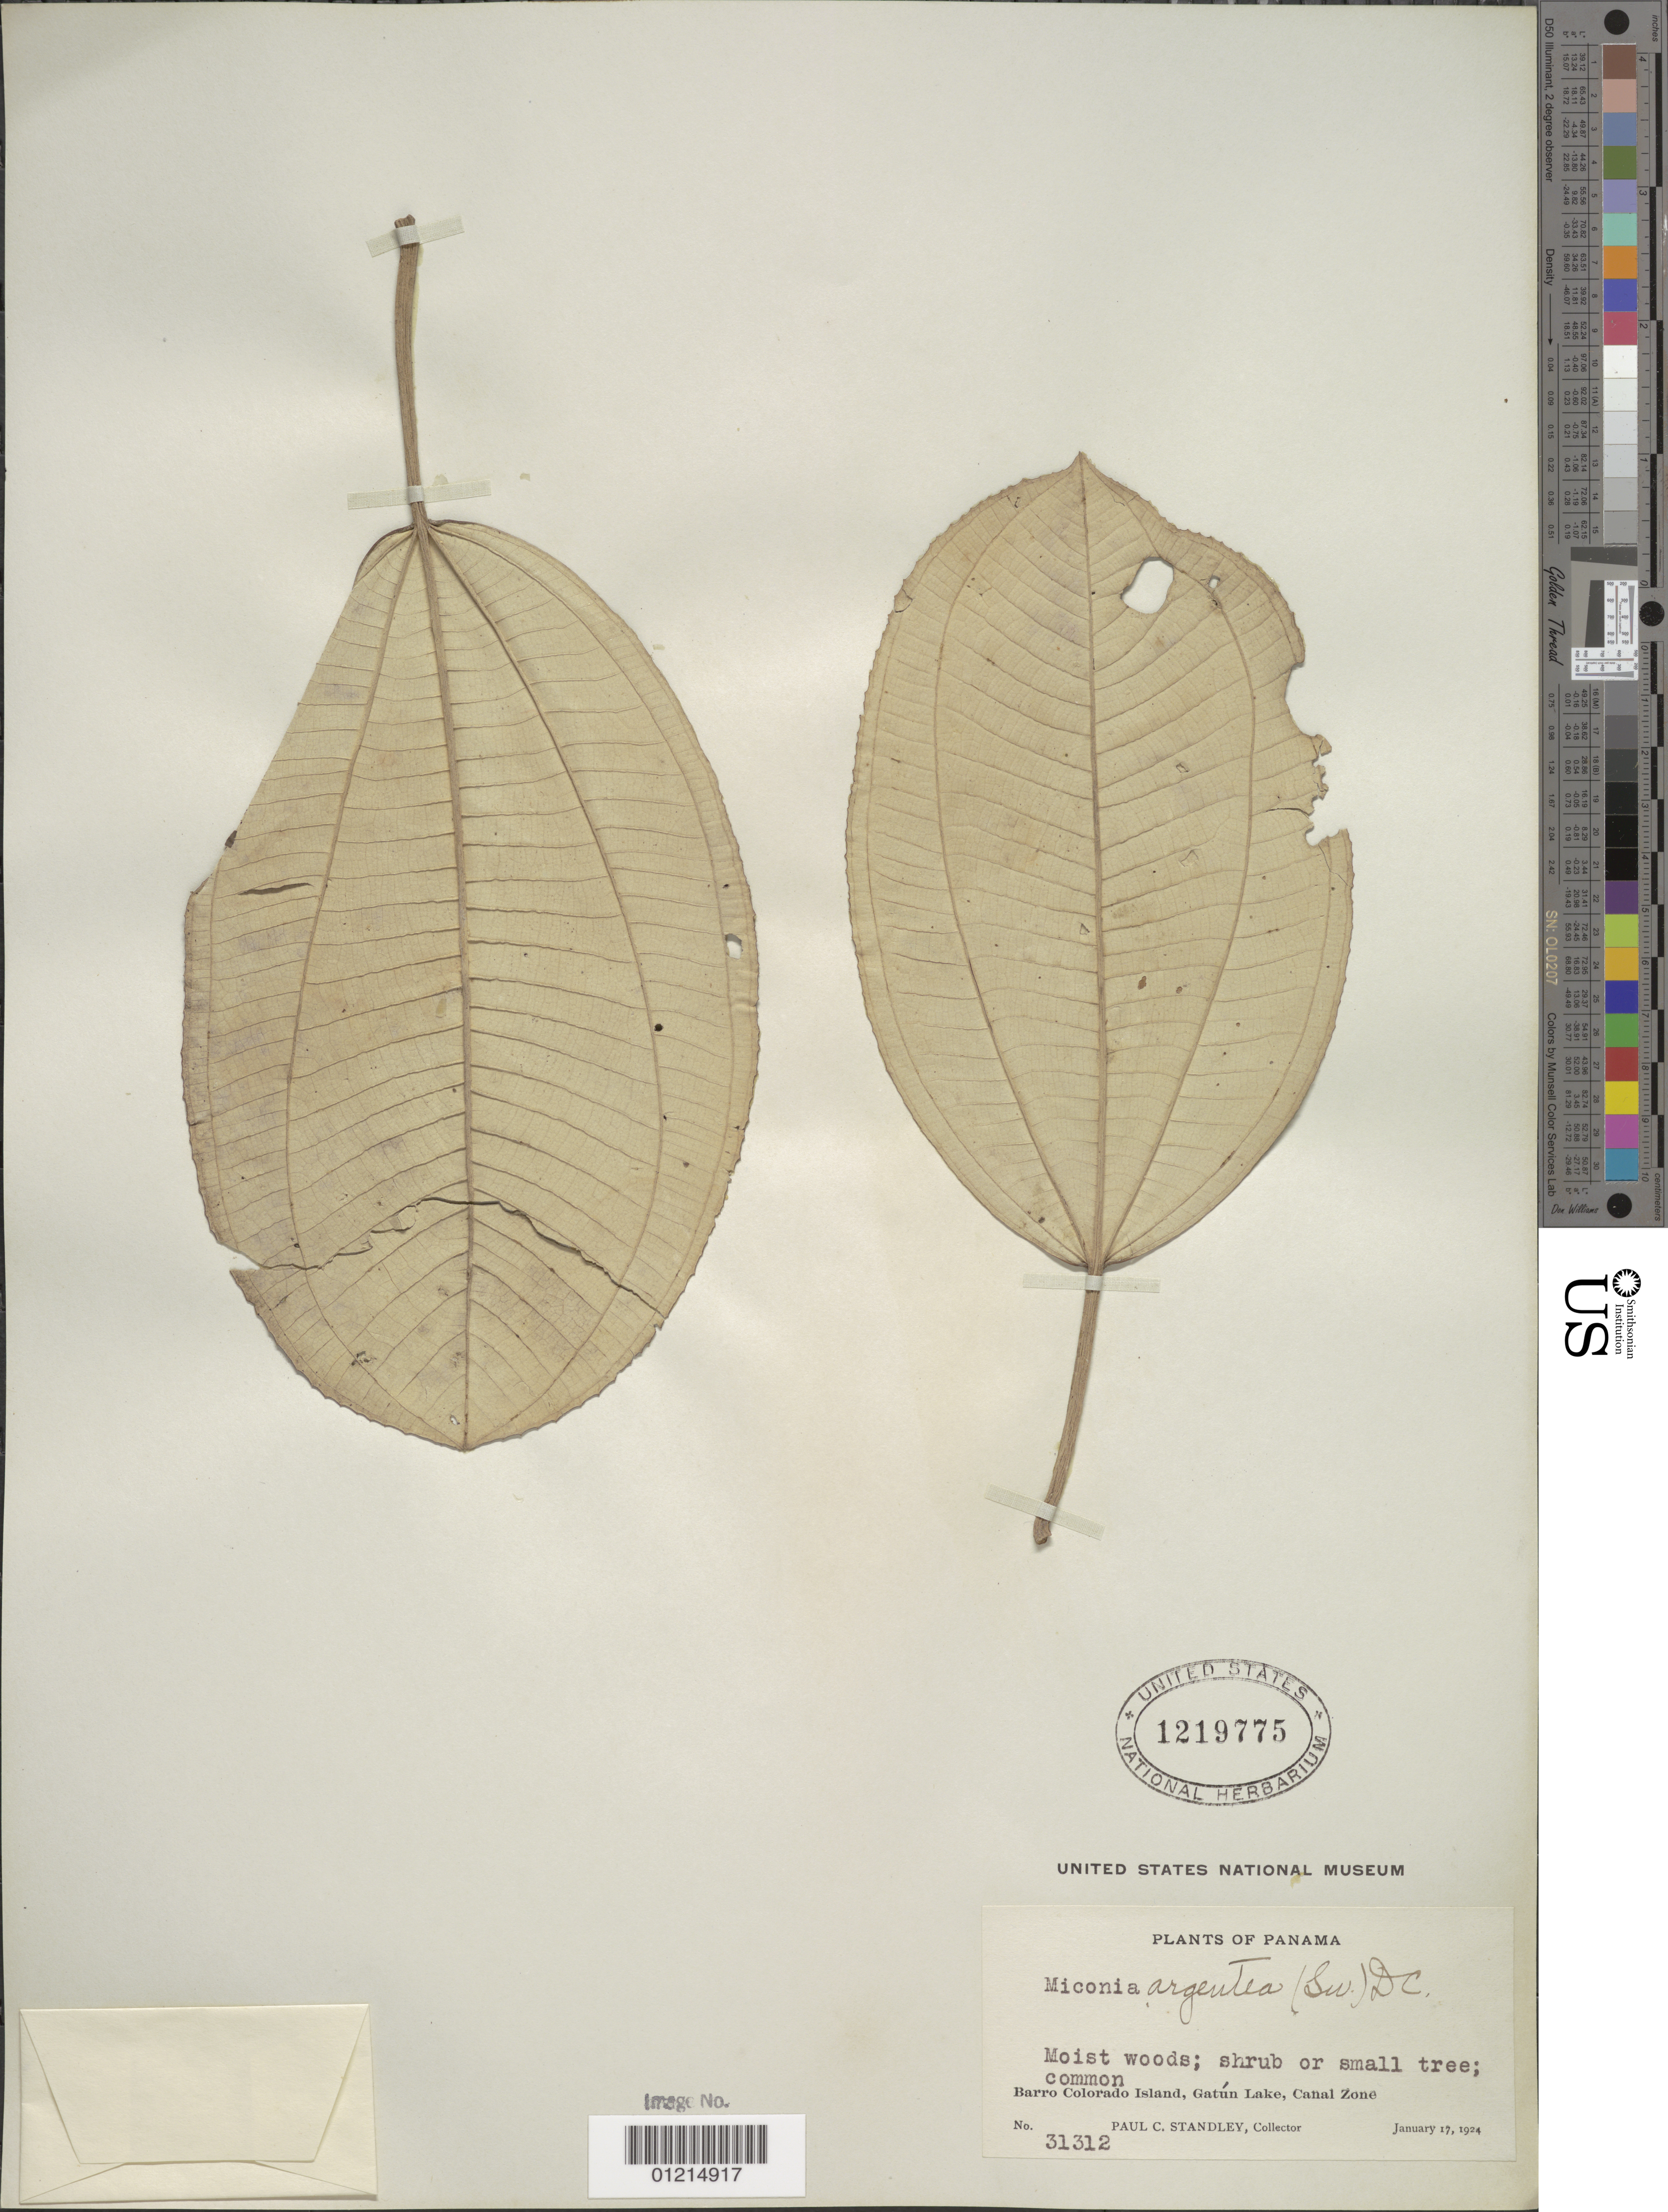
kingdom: Plantae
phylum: Tracheophyta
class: Magnoliopsida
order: Myrtales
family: Melastomataceae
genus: Miconia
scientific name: Miconia argentea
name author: (Sw.) DC.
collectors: P. C. Standley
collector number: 31312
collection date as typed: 17 Jan 1924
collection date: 1924-01-17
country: Panama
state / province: Panamá Oeste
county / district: Canal Zone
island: Barro Colorado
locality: Barro Colorado Island, Gatun Lake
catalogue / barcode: US 1219775